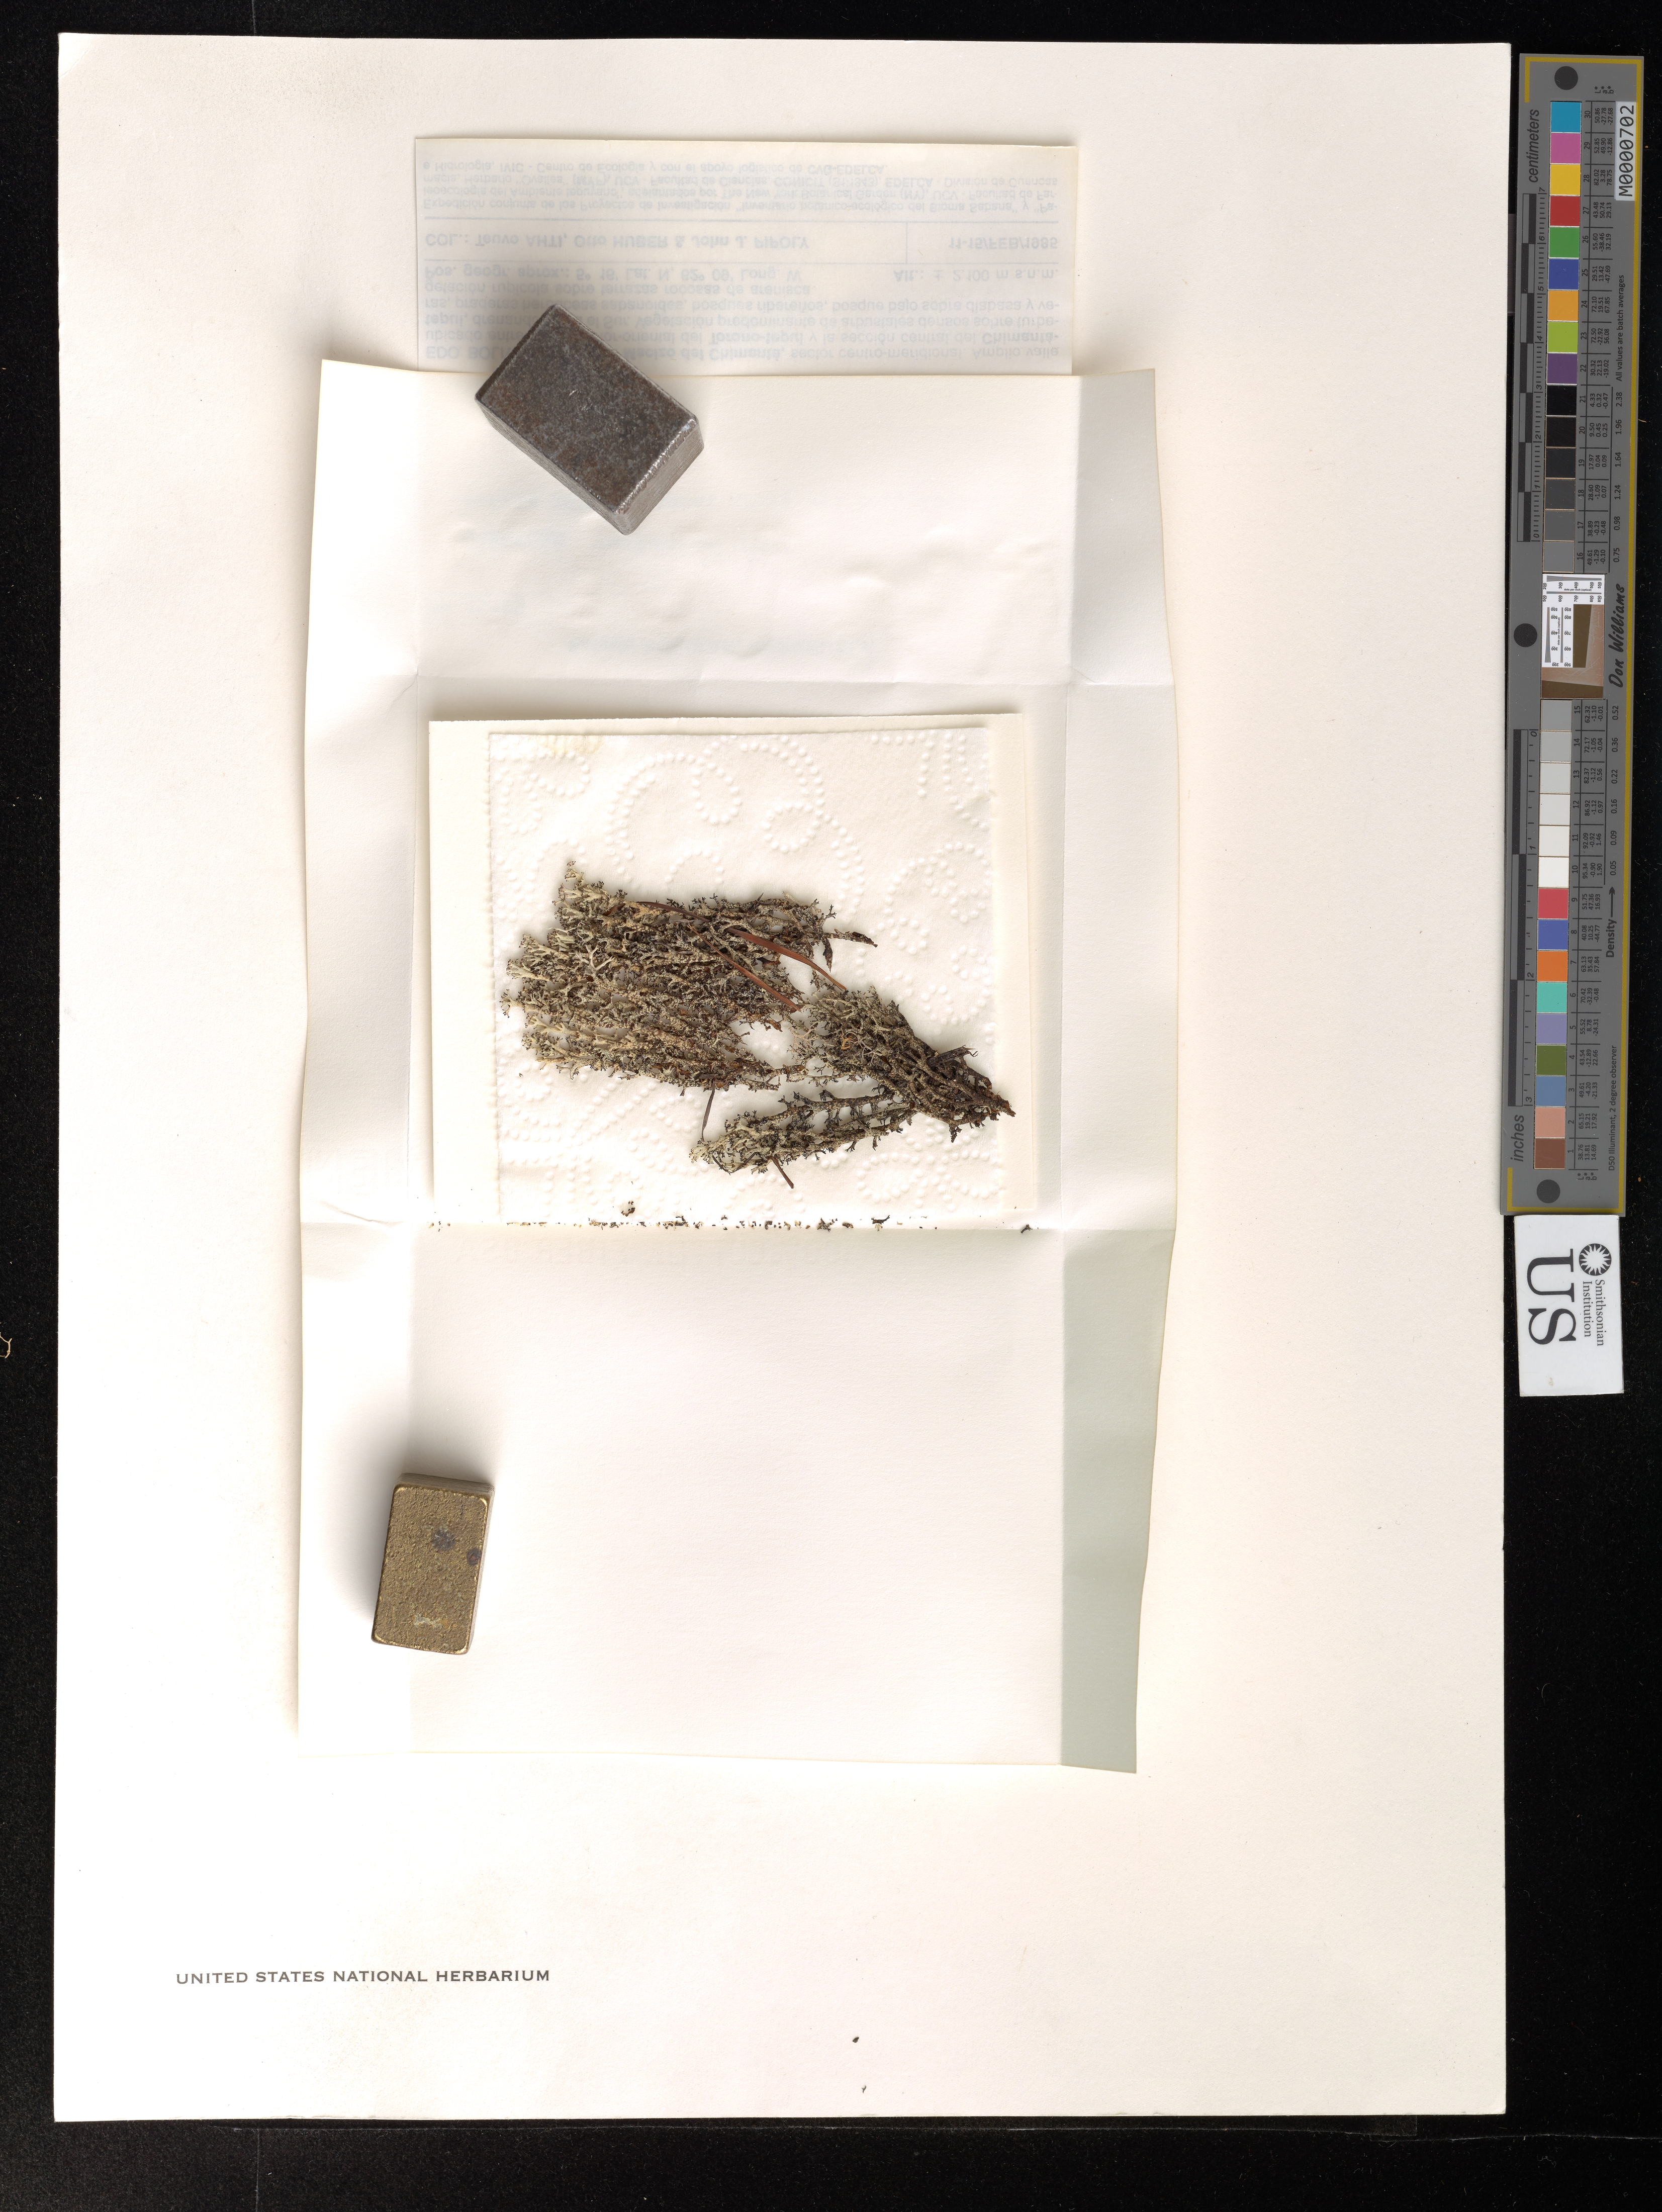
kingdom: Fungi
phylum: Ascomycota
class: Lecanoromycetes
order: Lecanorales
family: Cladoniaceae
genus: Cladonia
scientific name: Cladonia vareschii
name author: Ahti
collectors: T. T. Ahti, O. Huber & J. Pipoly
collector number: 45189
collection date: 1985-02-11/1985-02-15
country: Venezuela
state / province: Bolívar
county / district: Piar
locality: Macizo del Chimantá, sector centro-meridional. Amplio valle ubicado entre el borde nor-oriental del Torono-tepui y la sección central del Chimantá-tepui, drenado hacia el Sur.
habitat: Vegetación predominante de arbustales densos sobre turberas, praderas herbáceas, sabanoides, bosques ribereños, bosque bajo sobre diabasa y vegetación rupícola sobre terrazas rocosas de arenisca.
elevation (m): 2100